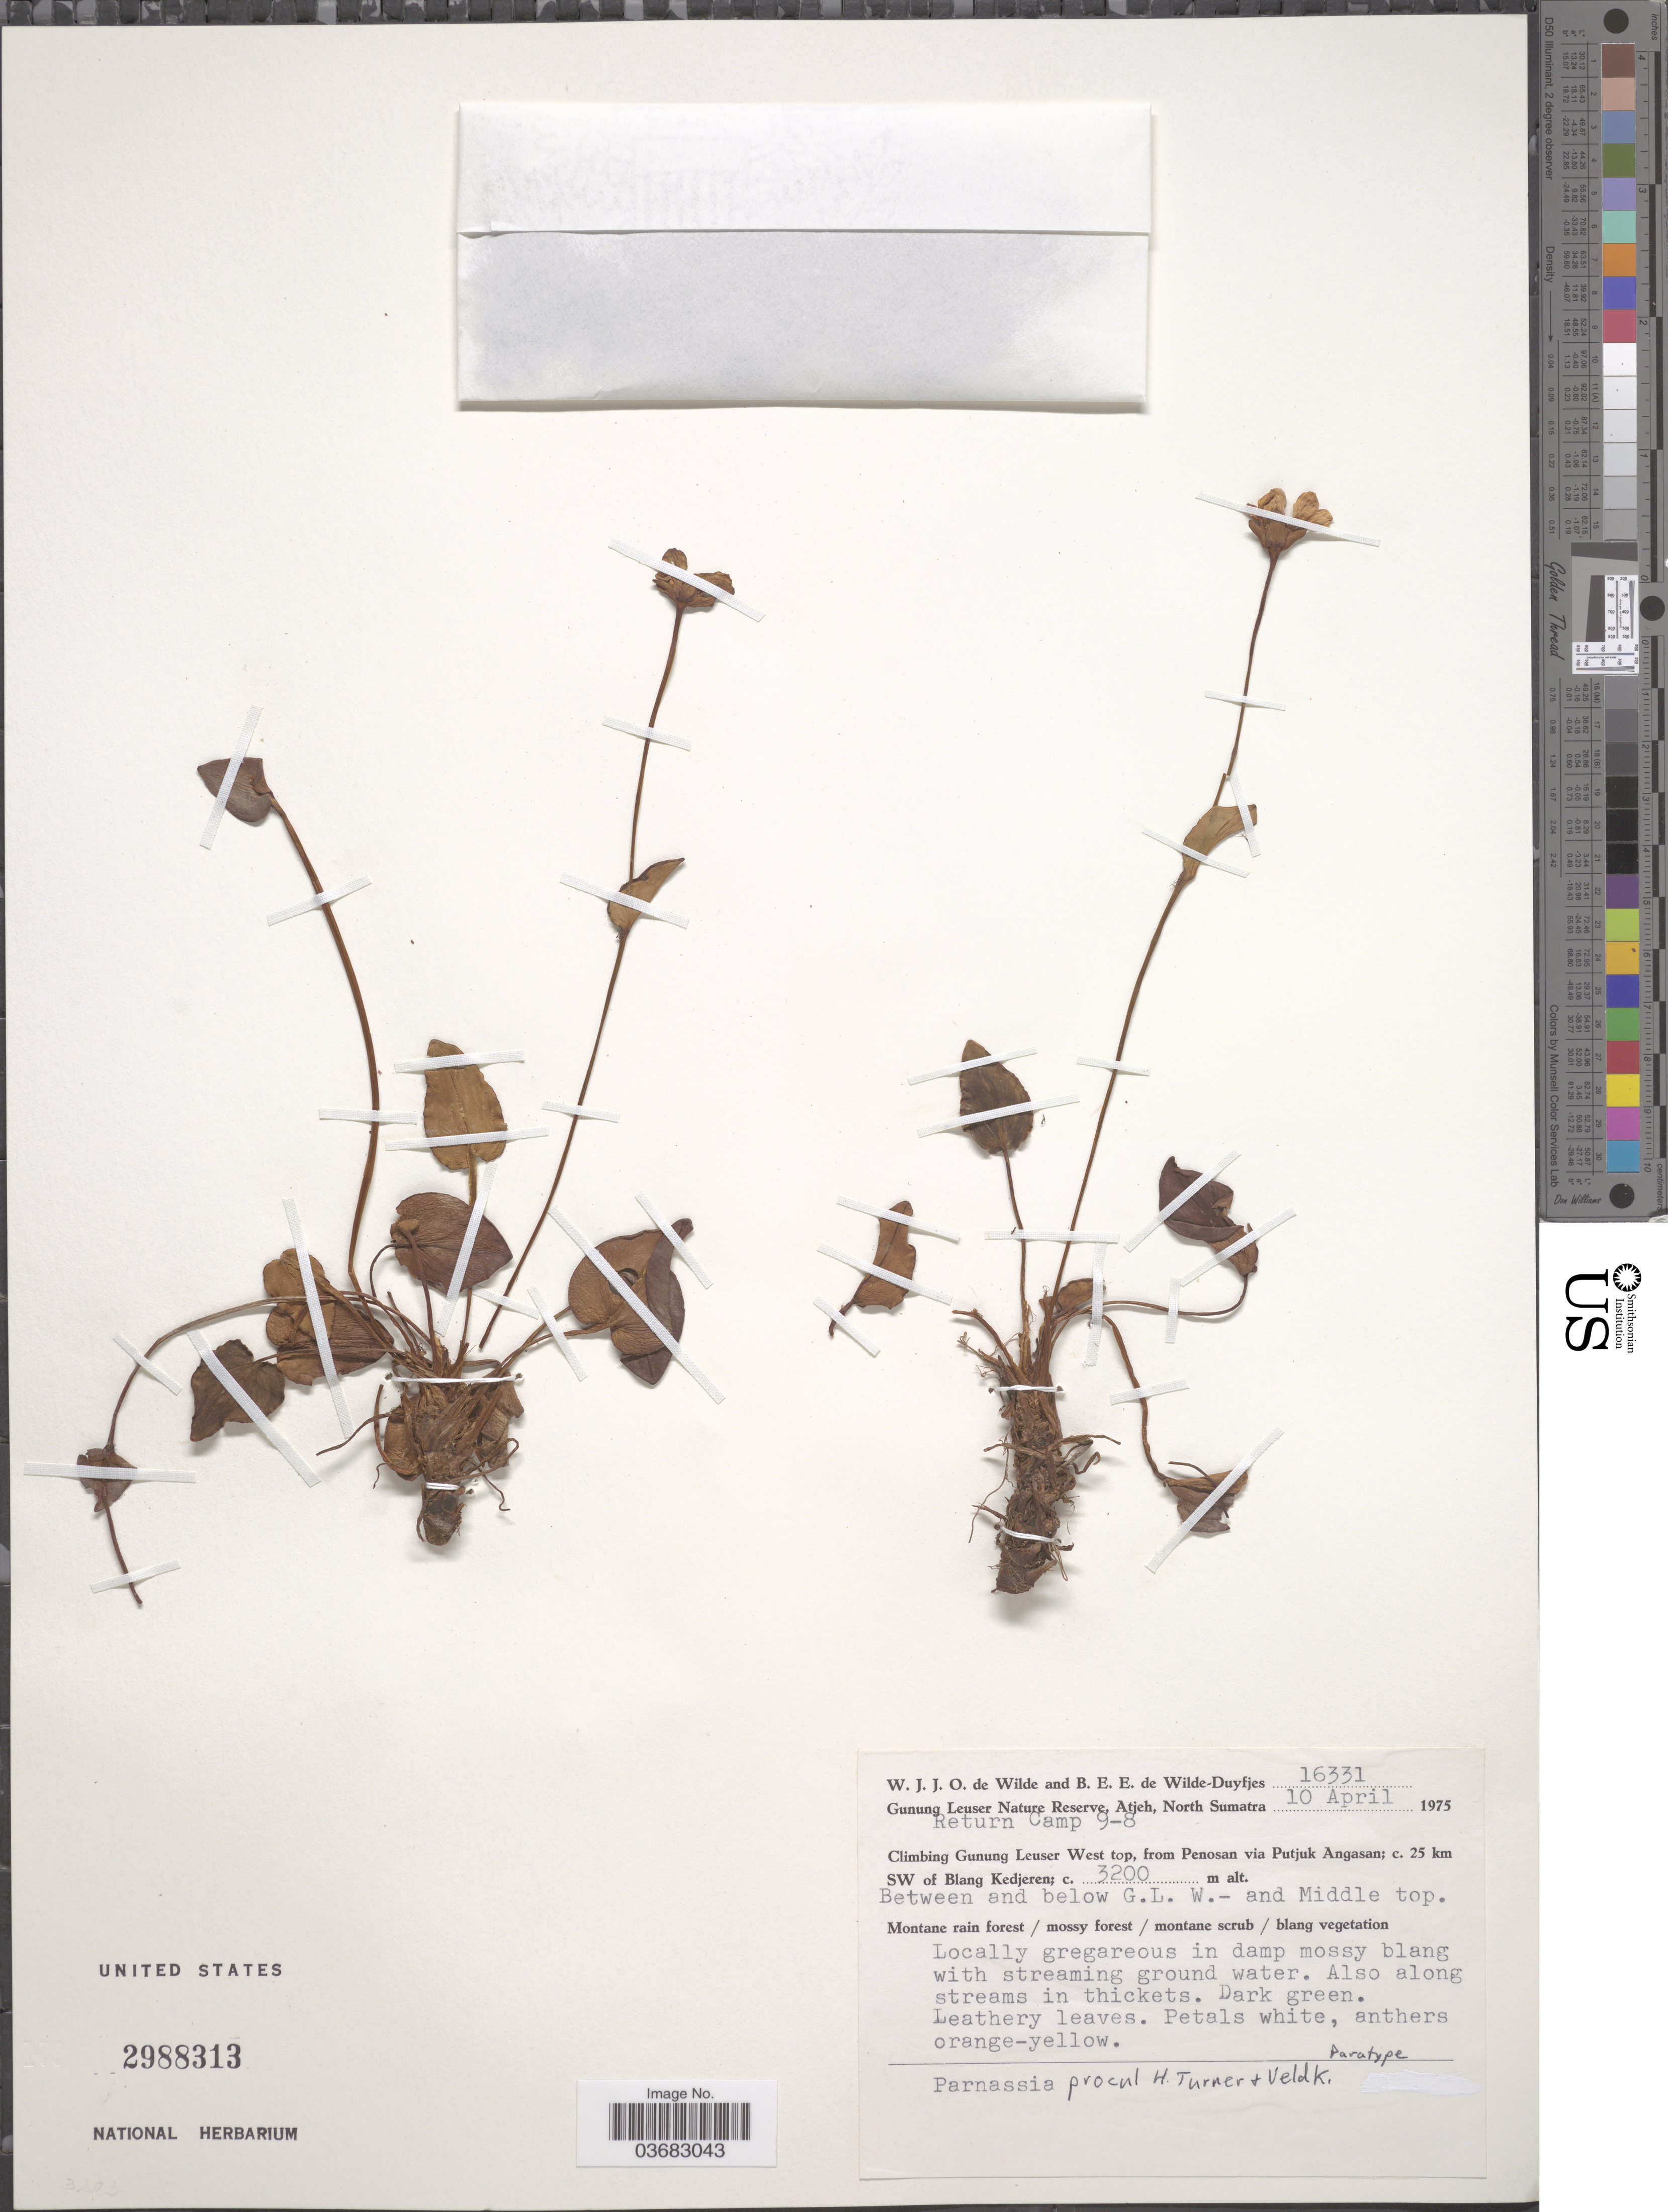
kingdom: Plantae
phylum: Tracheophyta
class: Magnoliopsida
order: Celastrales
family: Parnassiaceae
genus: Parnassia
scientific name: Parnassia procul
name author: H. Turner & Veldkamp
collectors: W. J. de Wilde & B. E. de Wilde-Duyfjes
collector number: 16331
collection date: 1975-04-10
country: Indonesia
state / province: Sumatra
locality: Gunung Leuser Nature Reserve, Atjeh, North Sumatra. Climbing Gunung Leuser West top, from Penosan via Putjuk Angasan; c. 25 km SW of Blang Kedjeren. Between and below G. L. W. - and Middle top.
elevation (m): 3200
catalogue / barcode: US 2988313